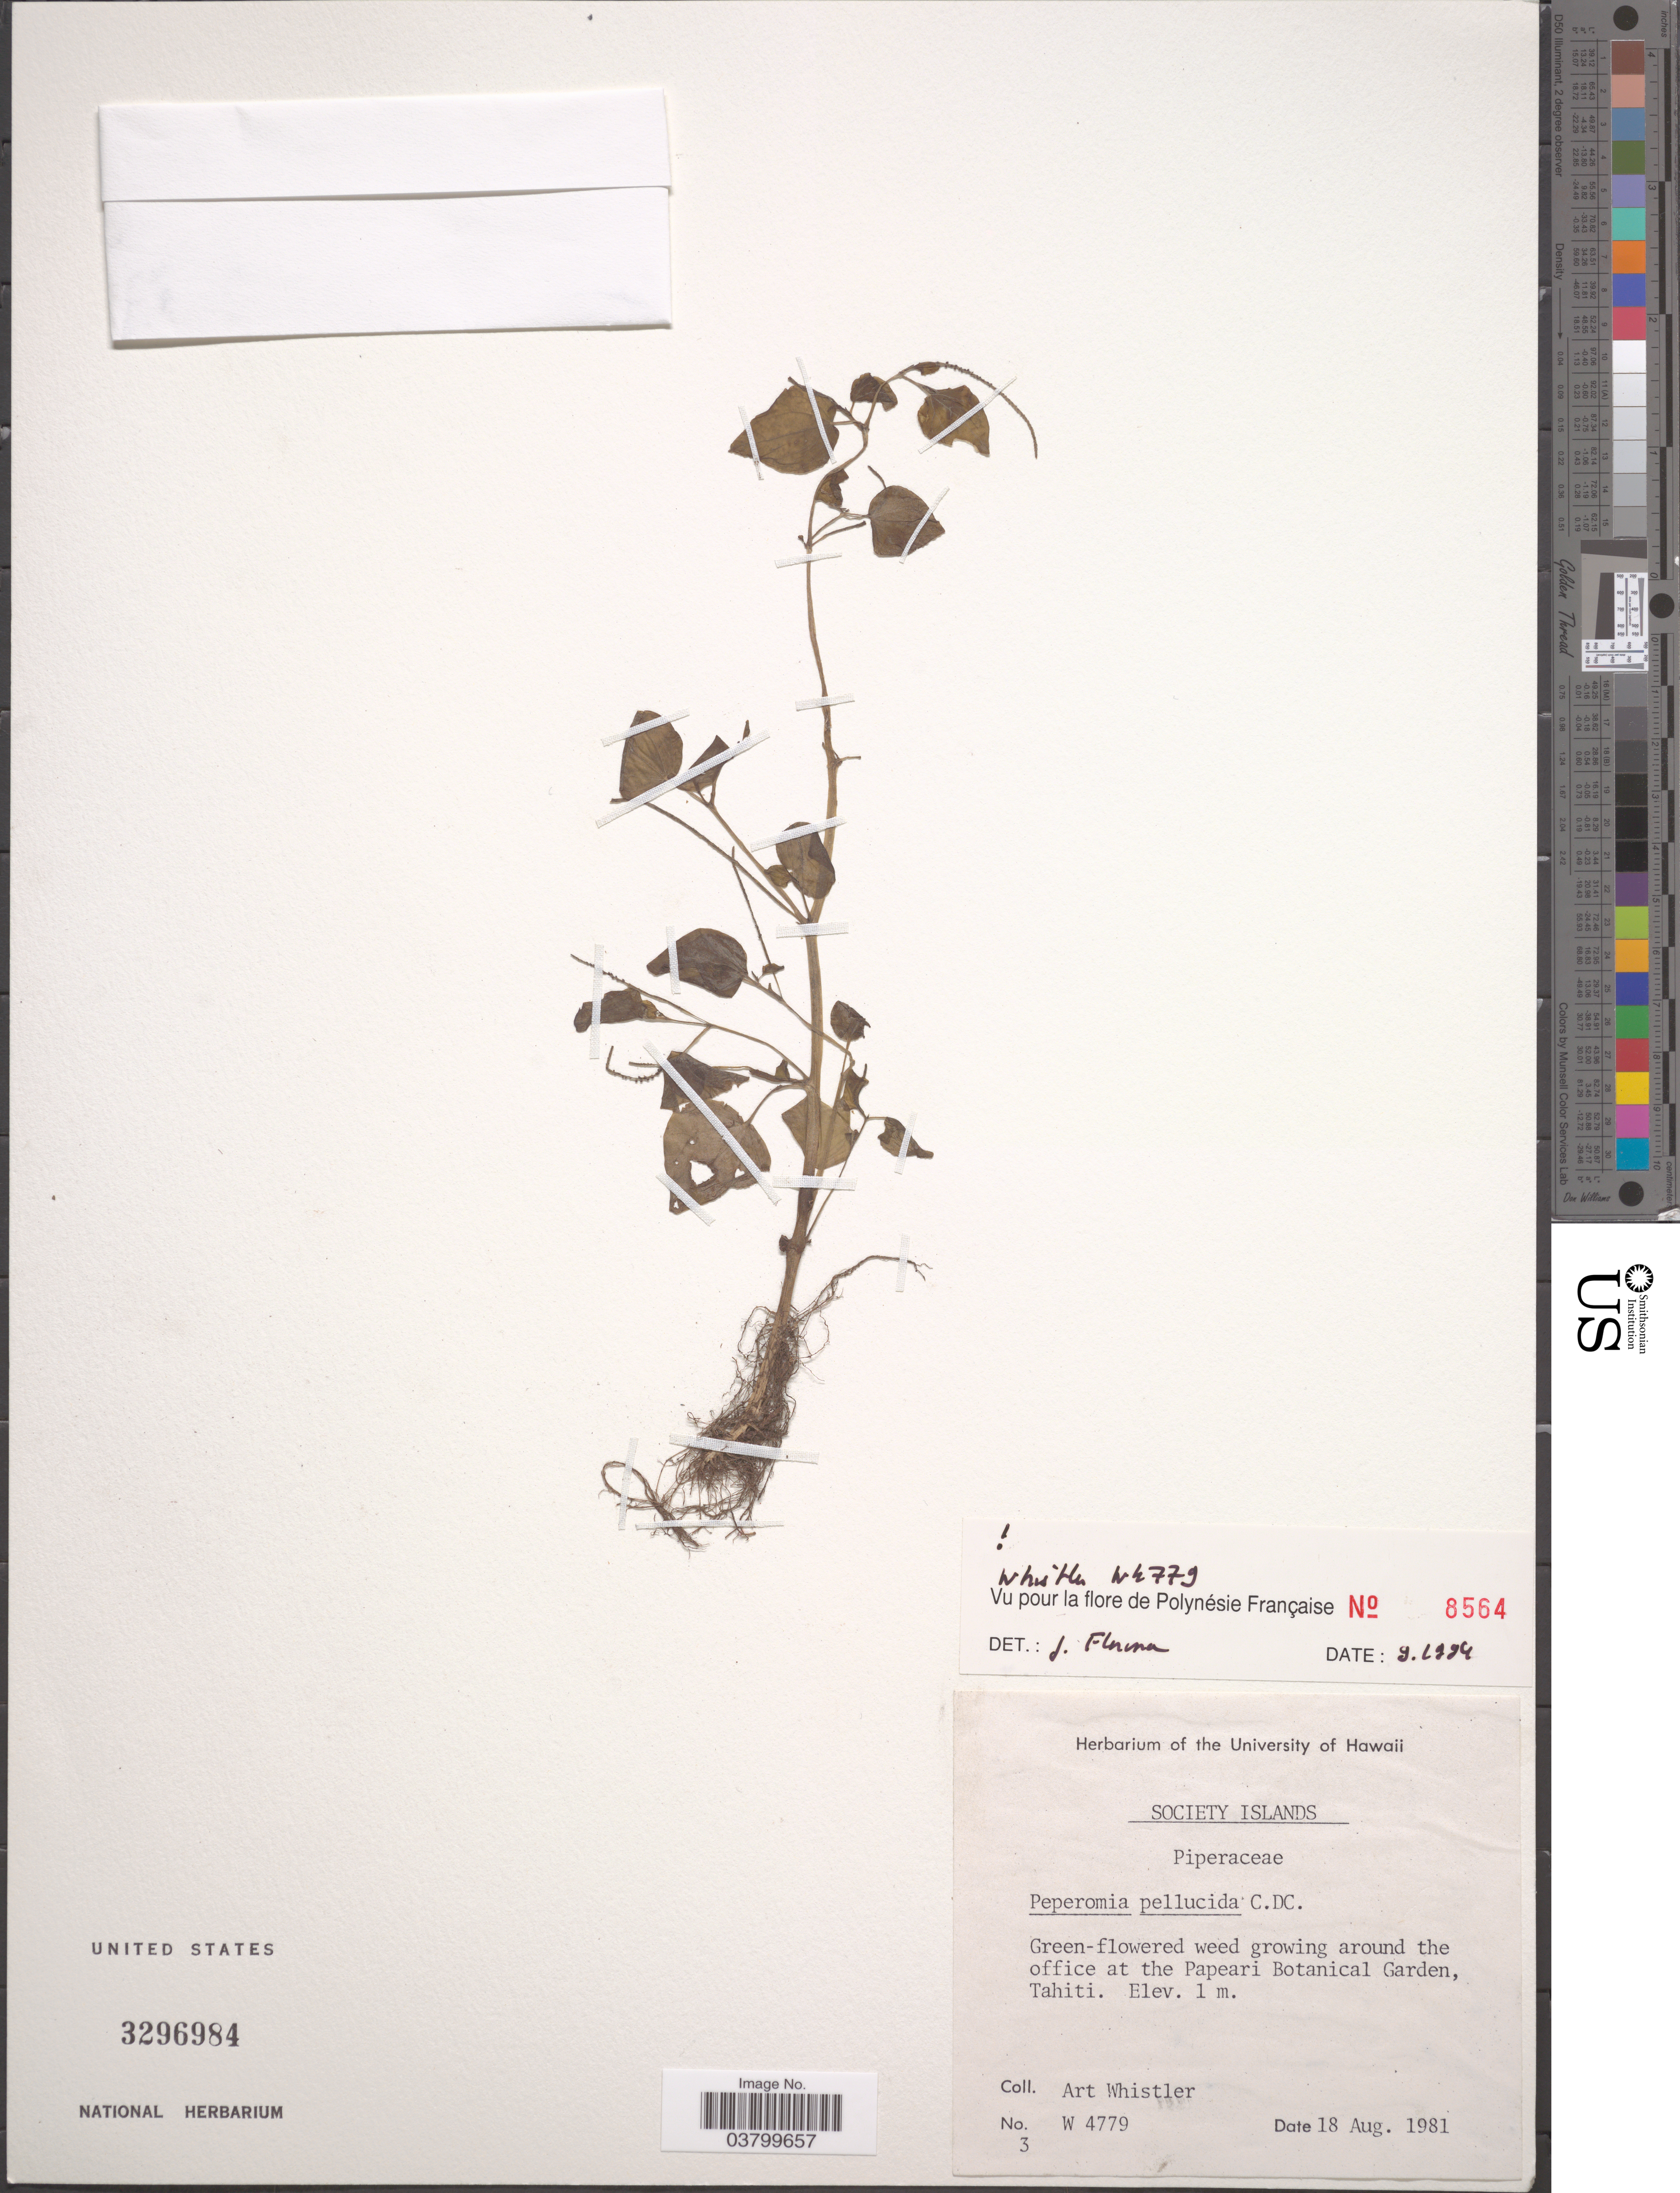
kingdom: Plantae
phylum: Tracheophyta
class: Magnoliopsida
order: Piperales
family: Piperaceae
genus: Peperomia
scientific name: Peperomia pellucida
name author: (L.) Kunth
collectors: A. Whistler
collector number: W4779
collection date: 1981-08-18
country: French Polynesia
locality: Society Islands. Around the office at the Papeari Botanical Garden, Tahiti.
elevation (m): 1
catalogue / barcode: US 3296984